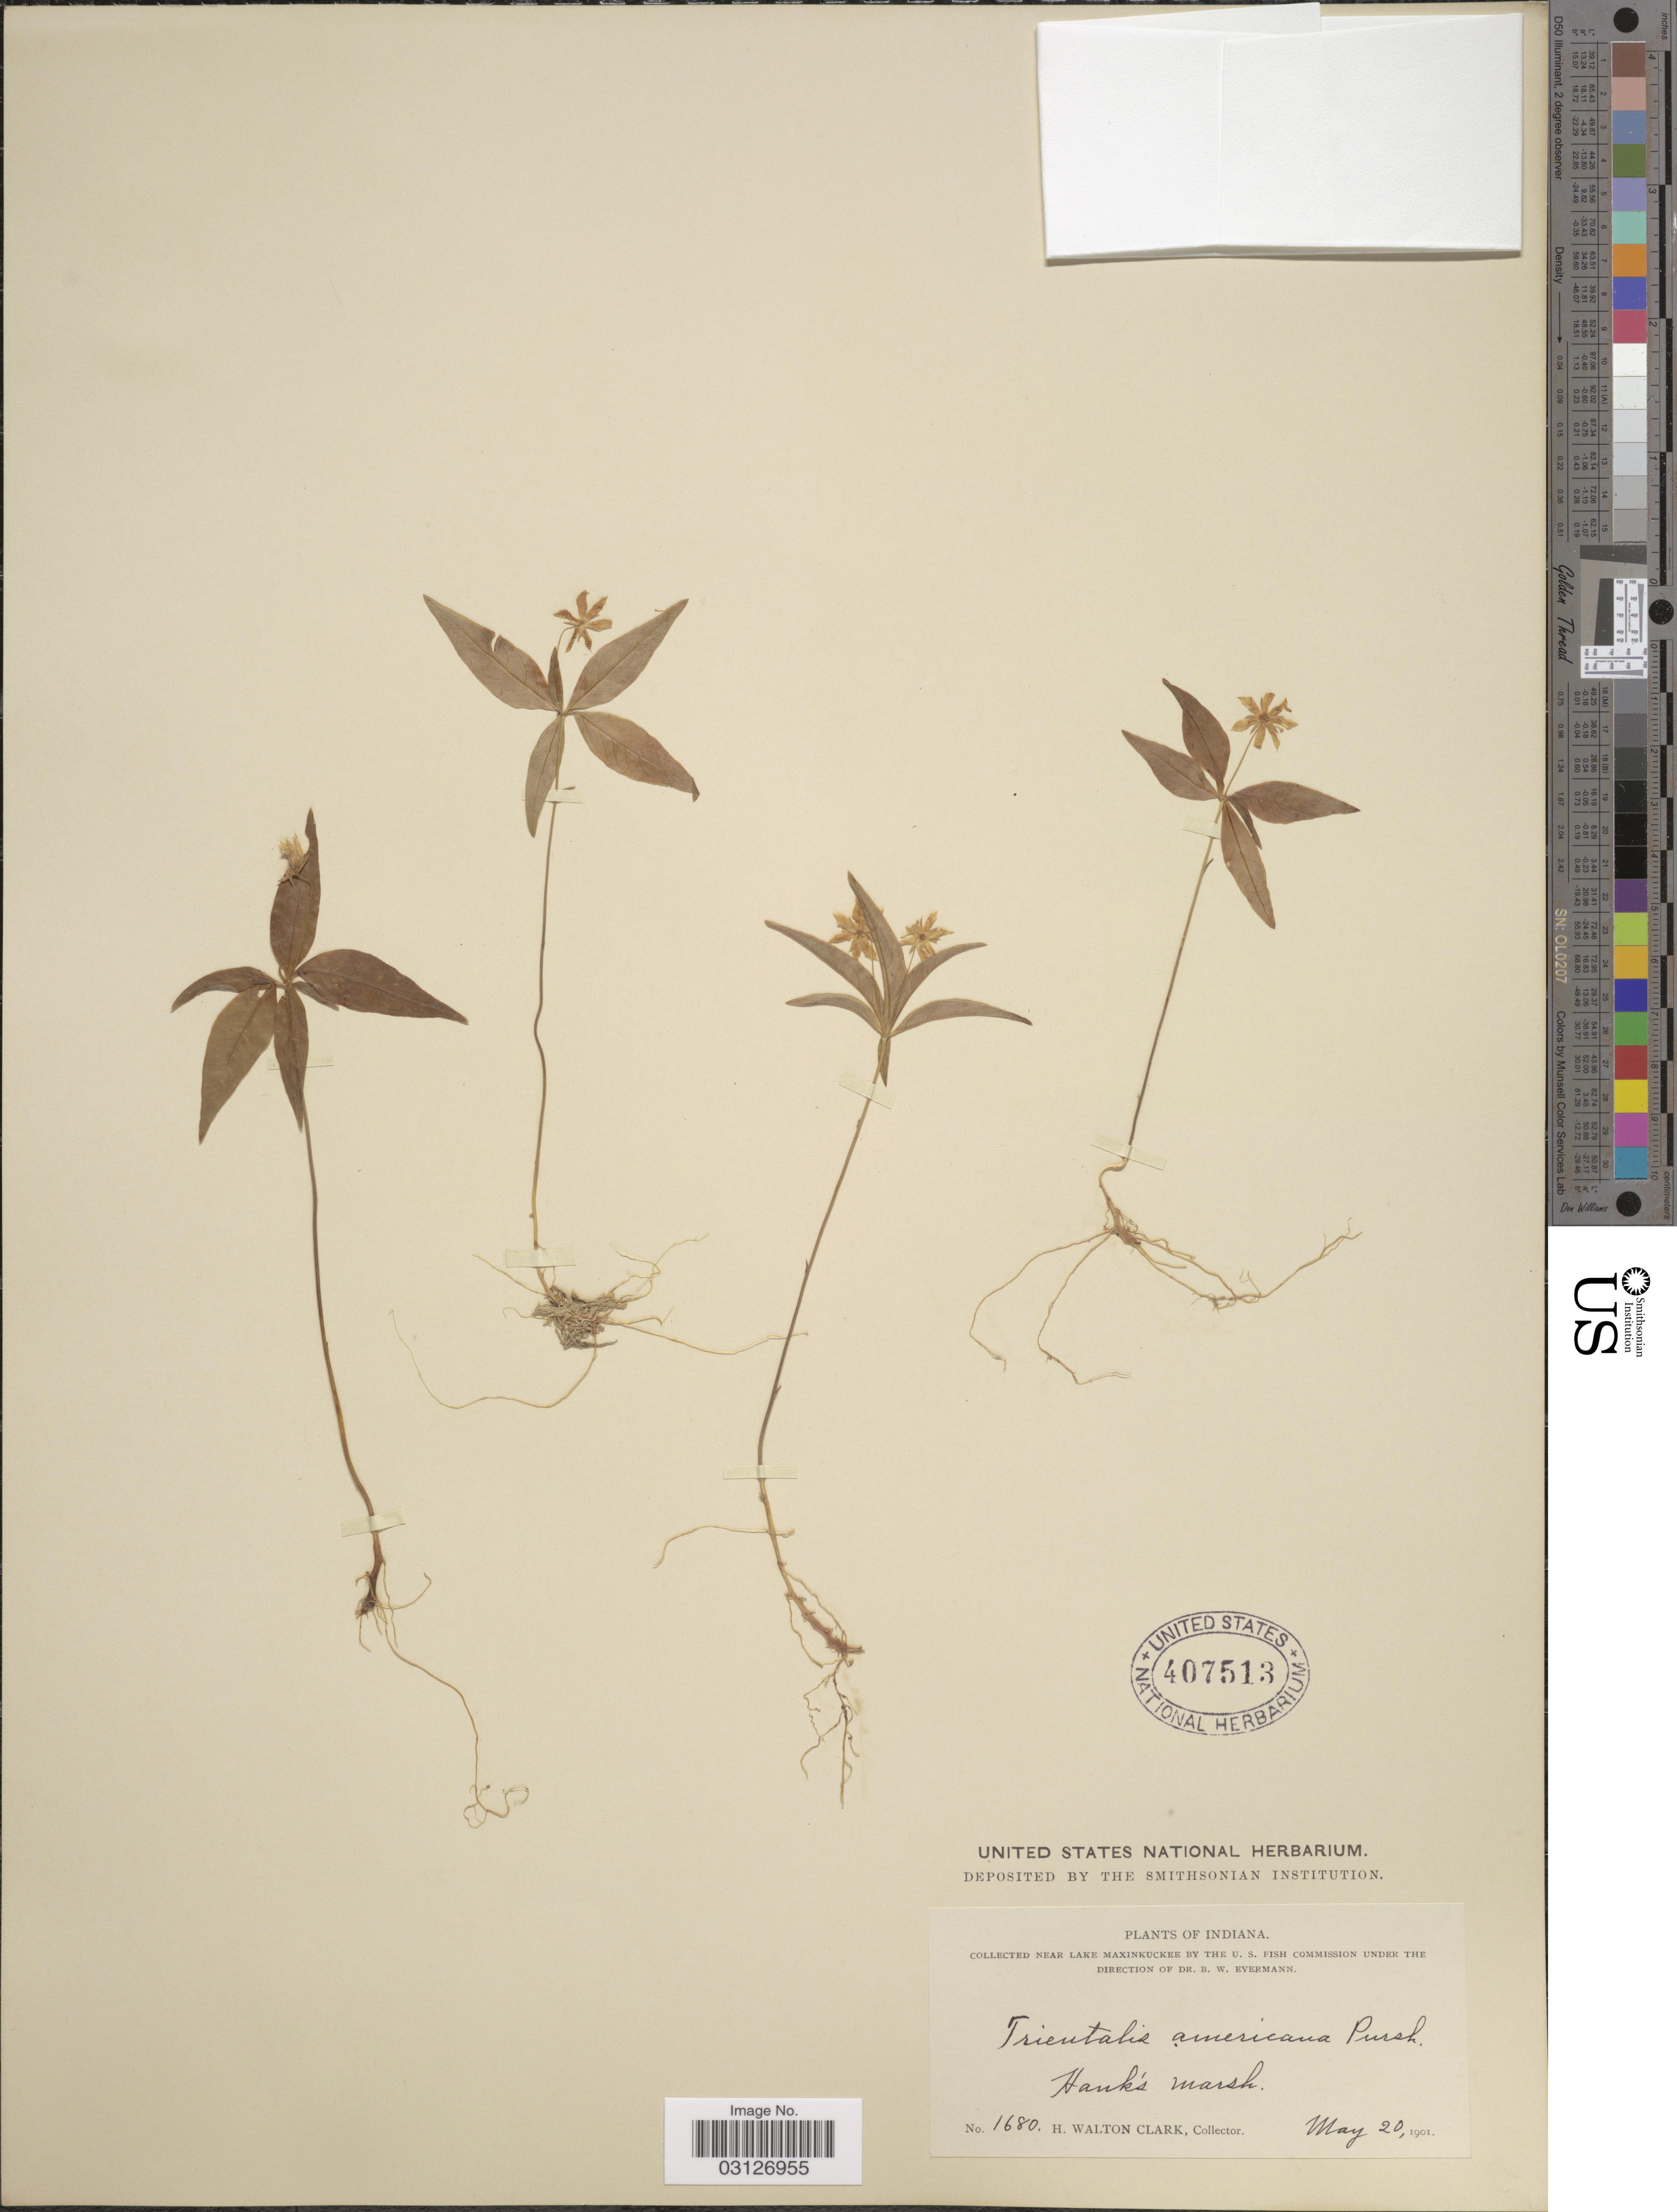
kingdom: Plantae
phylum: Tracheophyta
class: Magnoliopsida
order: Ericales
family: Primulaceae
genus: Trientalis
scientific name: Trientalis americana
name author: Pursh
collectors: H. W. Clark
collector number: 1680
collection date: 1901-05-20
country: United States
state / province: Indiana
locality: Near Lake Maxinkuckee. Hank's marsh.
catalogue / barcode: US 407513